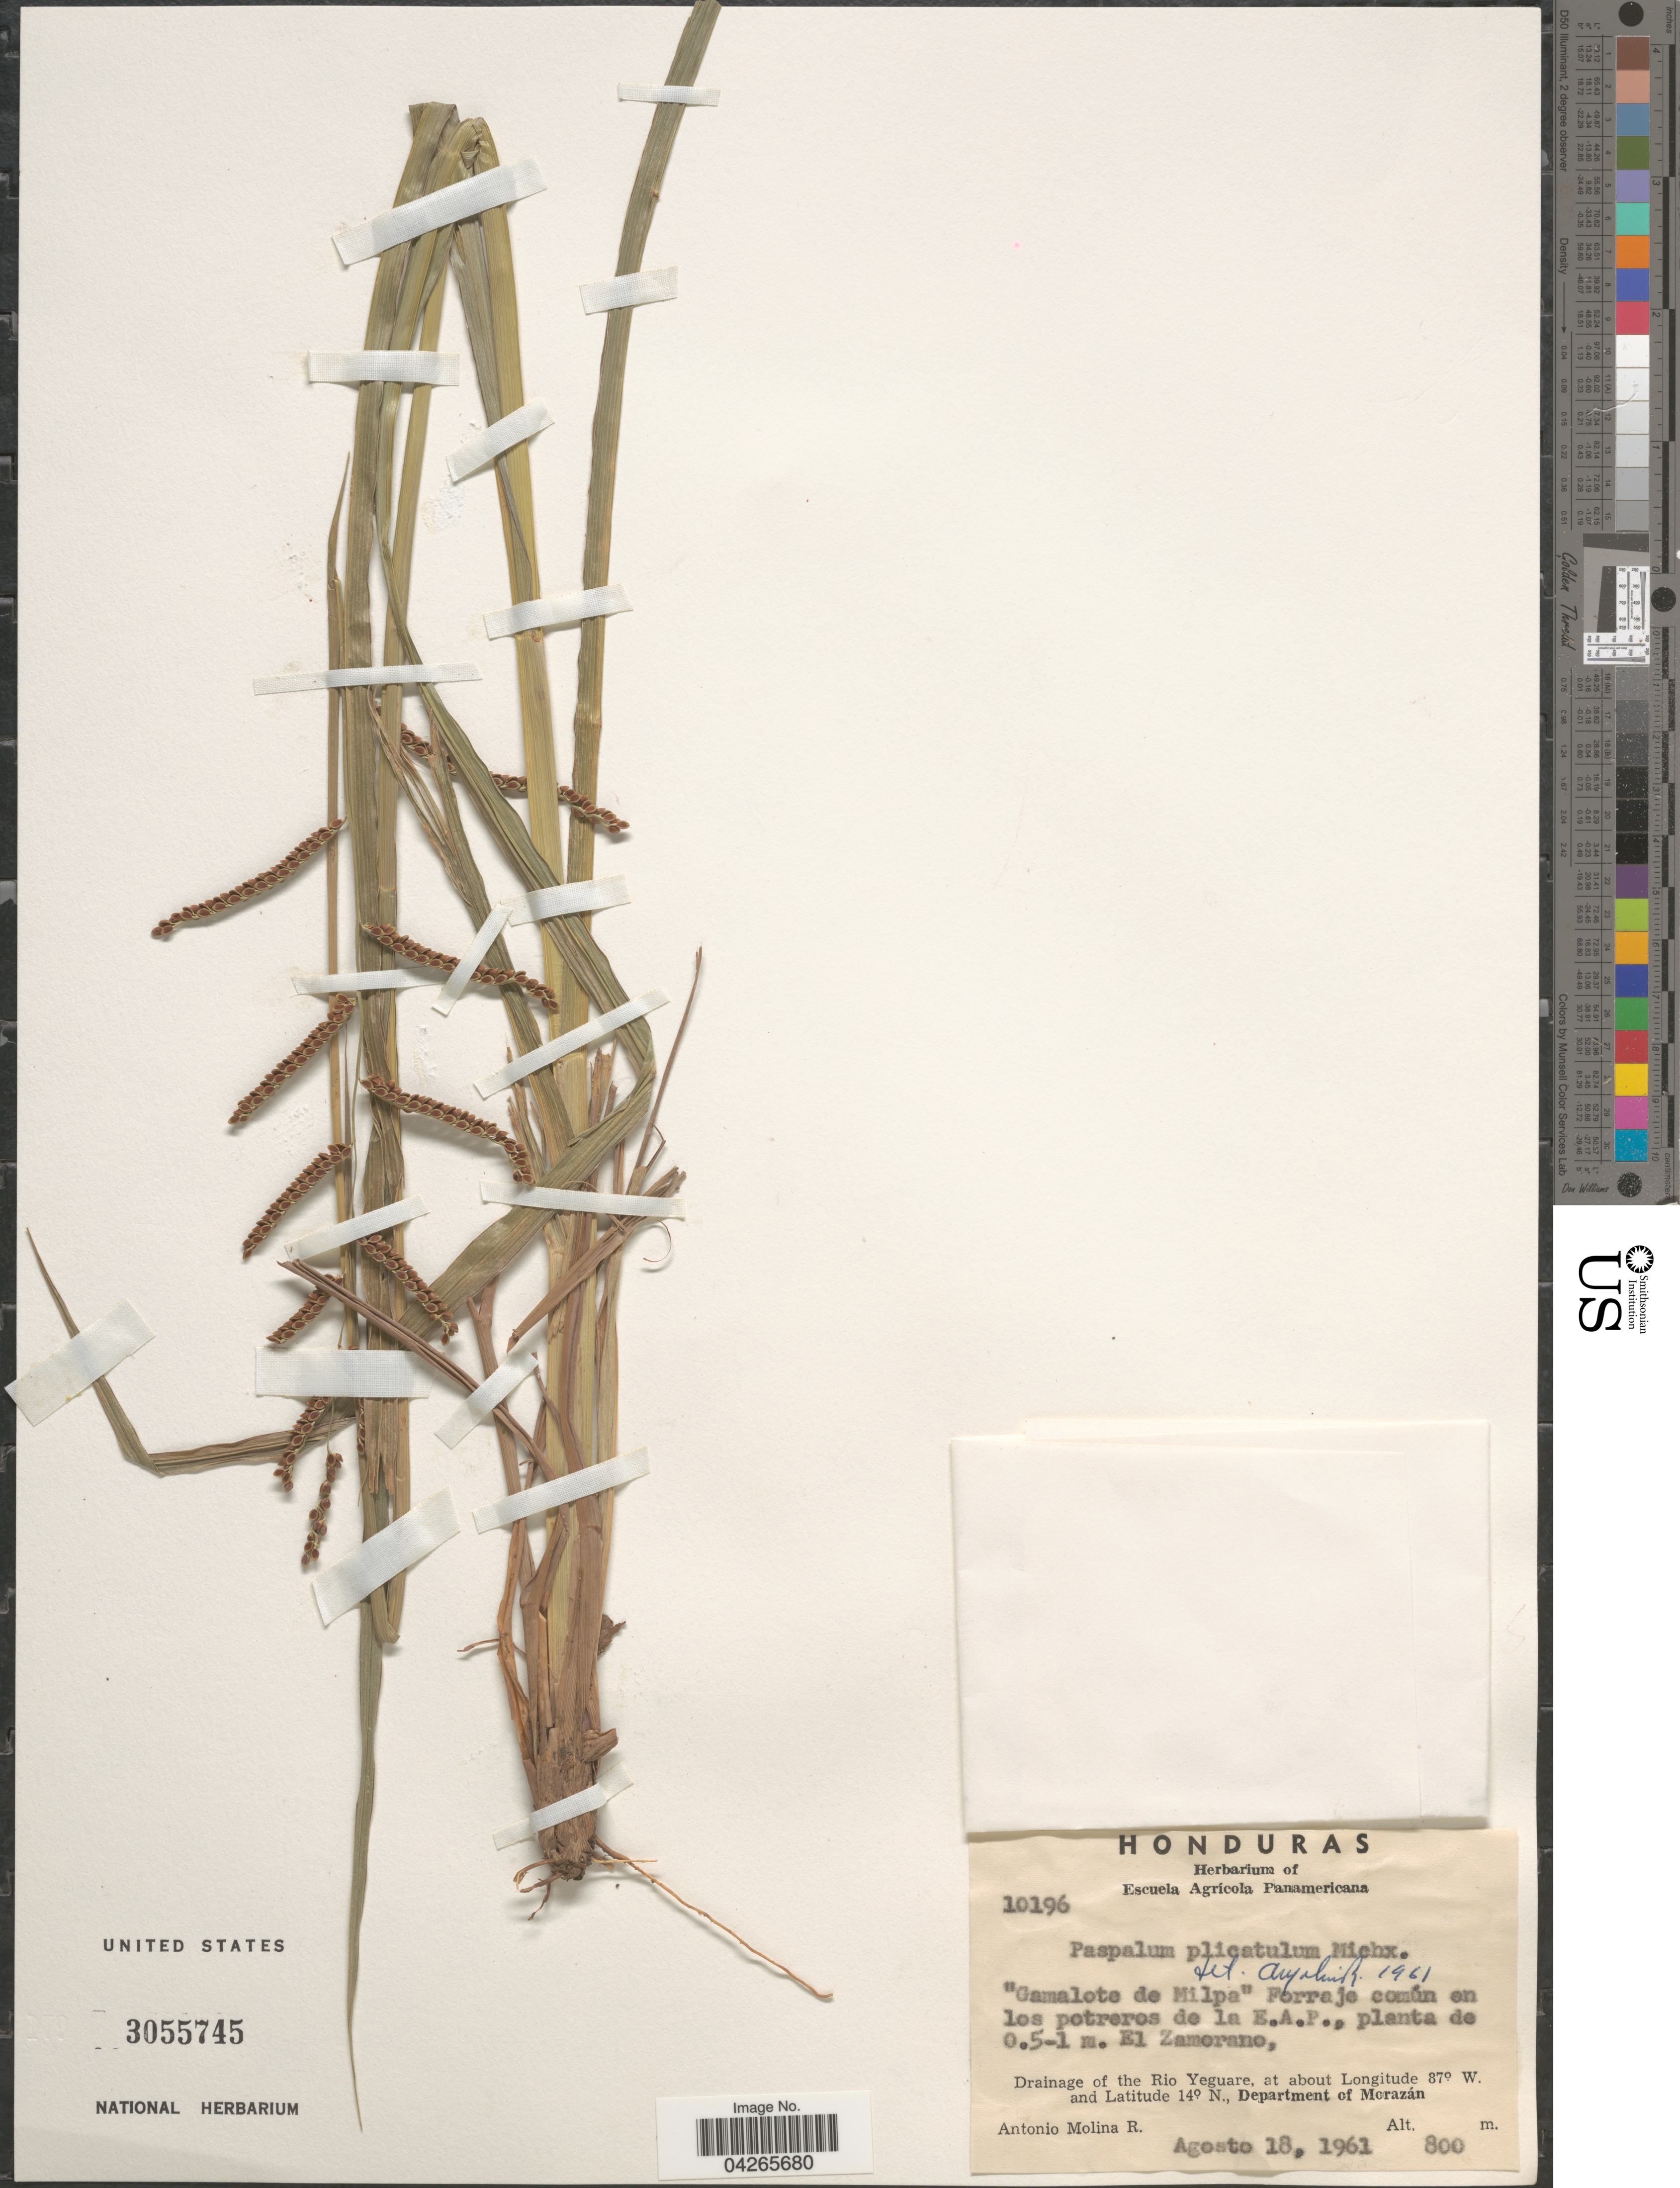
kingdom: Plantae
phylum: Tracheophyta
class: Liliopsida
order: Poales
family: Poaceae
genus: Paspalum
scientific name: Paspalum plicatulum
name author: Michx.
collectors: A. Molina R.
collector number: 10196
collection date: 1961-08-18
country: Honduras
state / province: Fco. Morazán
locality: Gamalote de Milpa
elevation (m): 800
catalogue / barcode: US 3055745